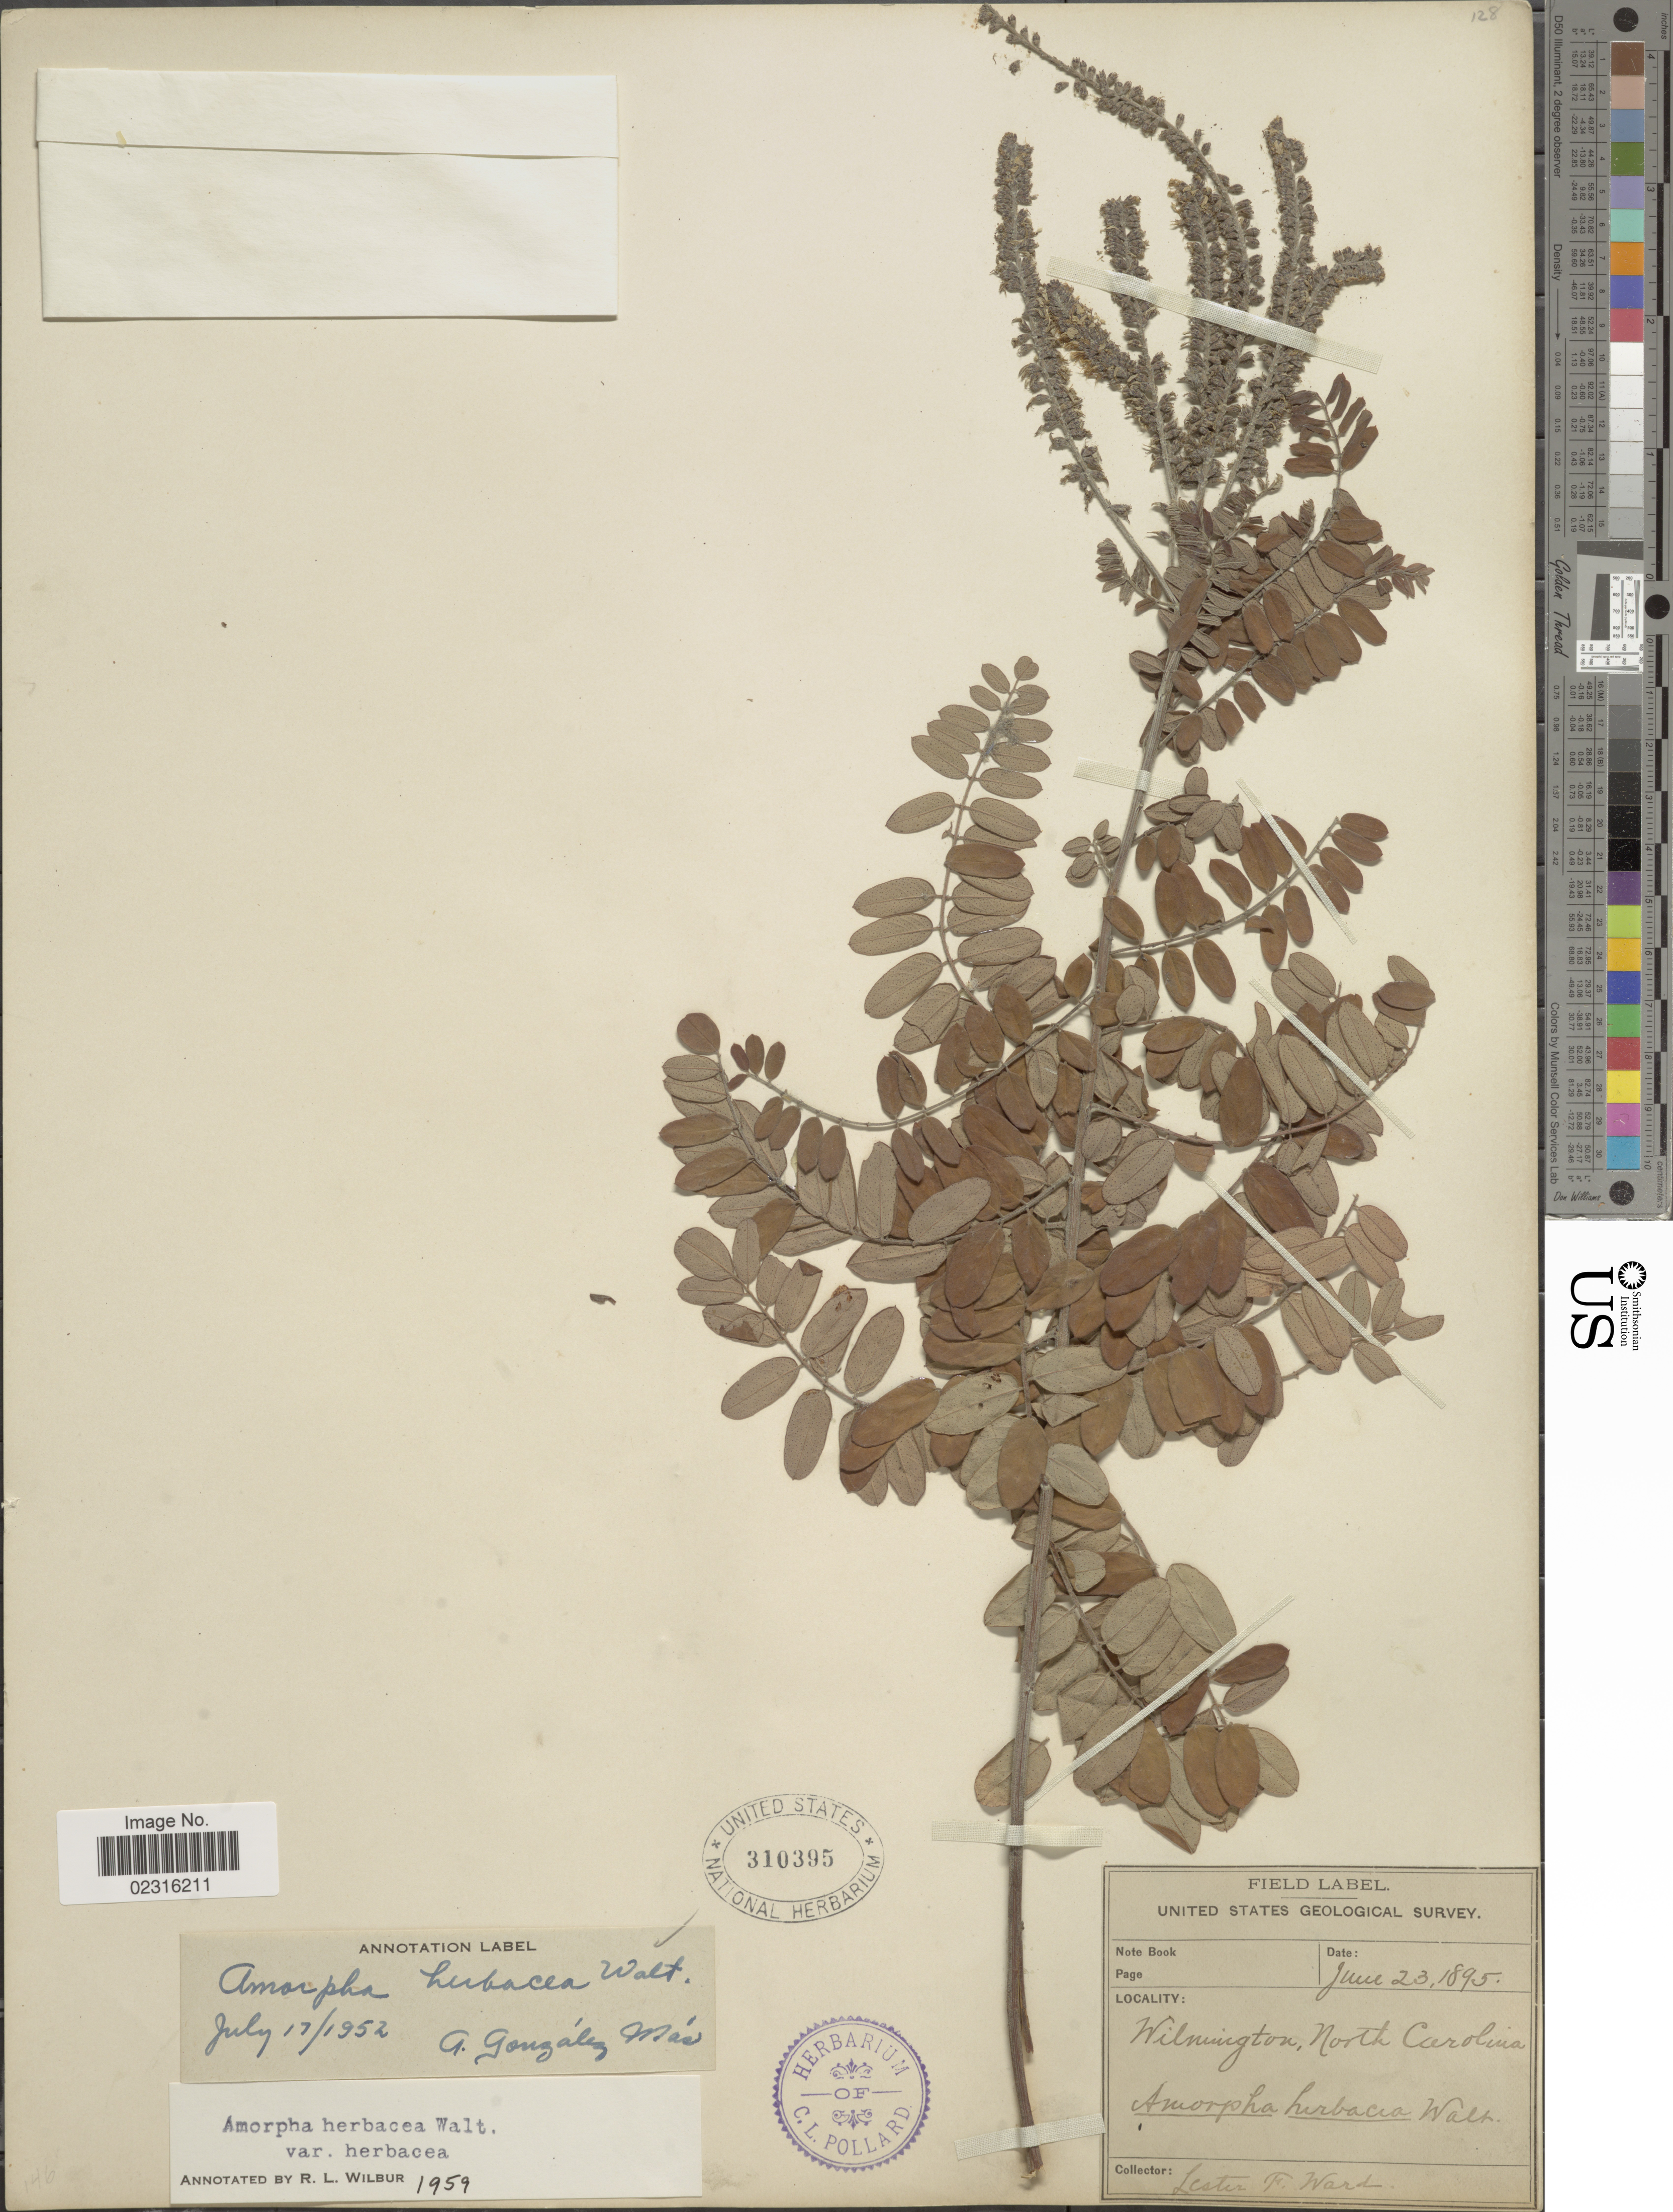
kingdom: Plantae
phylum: Tracheophyta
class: Magnoliopsida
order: Fabales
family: Fabaceae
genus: Amorpha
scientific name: Amorpha herbacea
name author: Schltdl.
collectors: L. F. Ward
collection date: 1895-06-23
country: United States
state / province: North Carolina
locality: Wilmington.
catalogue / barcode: US 310395